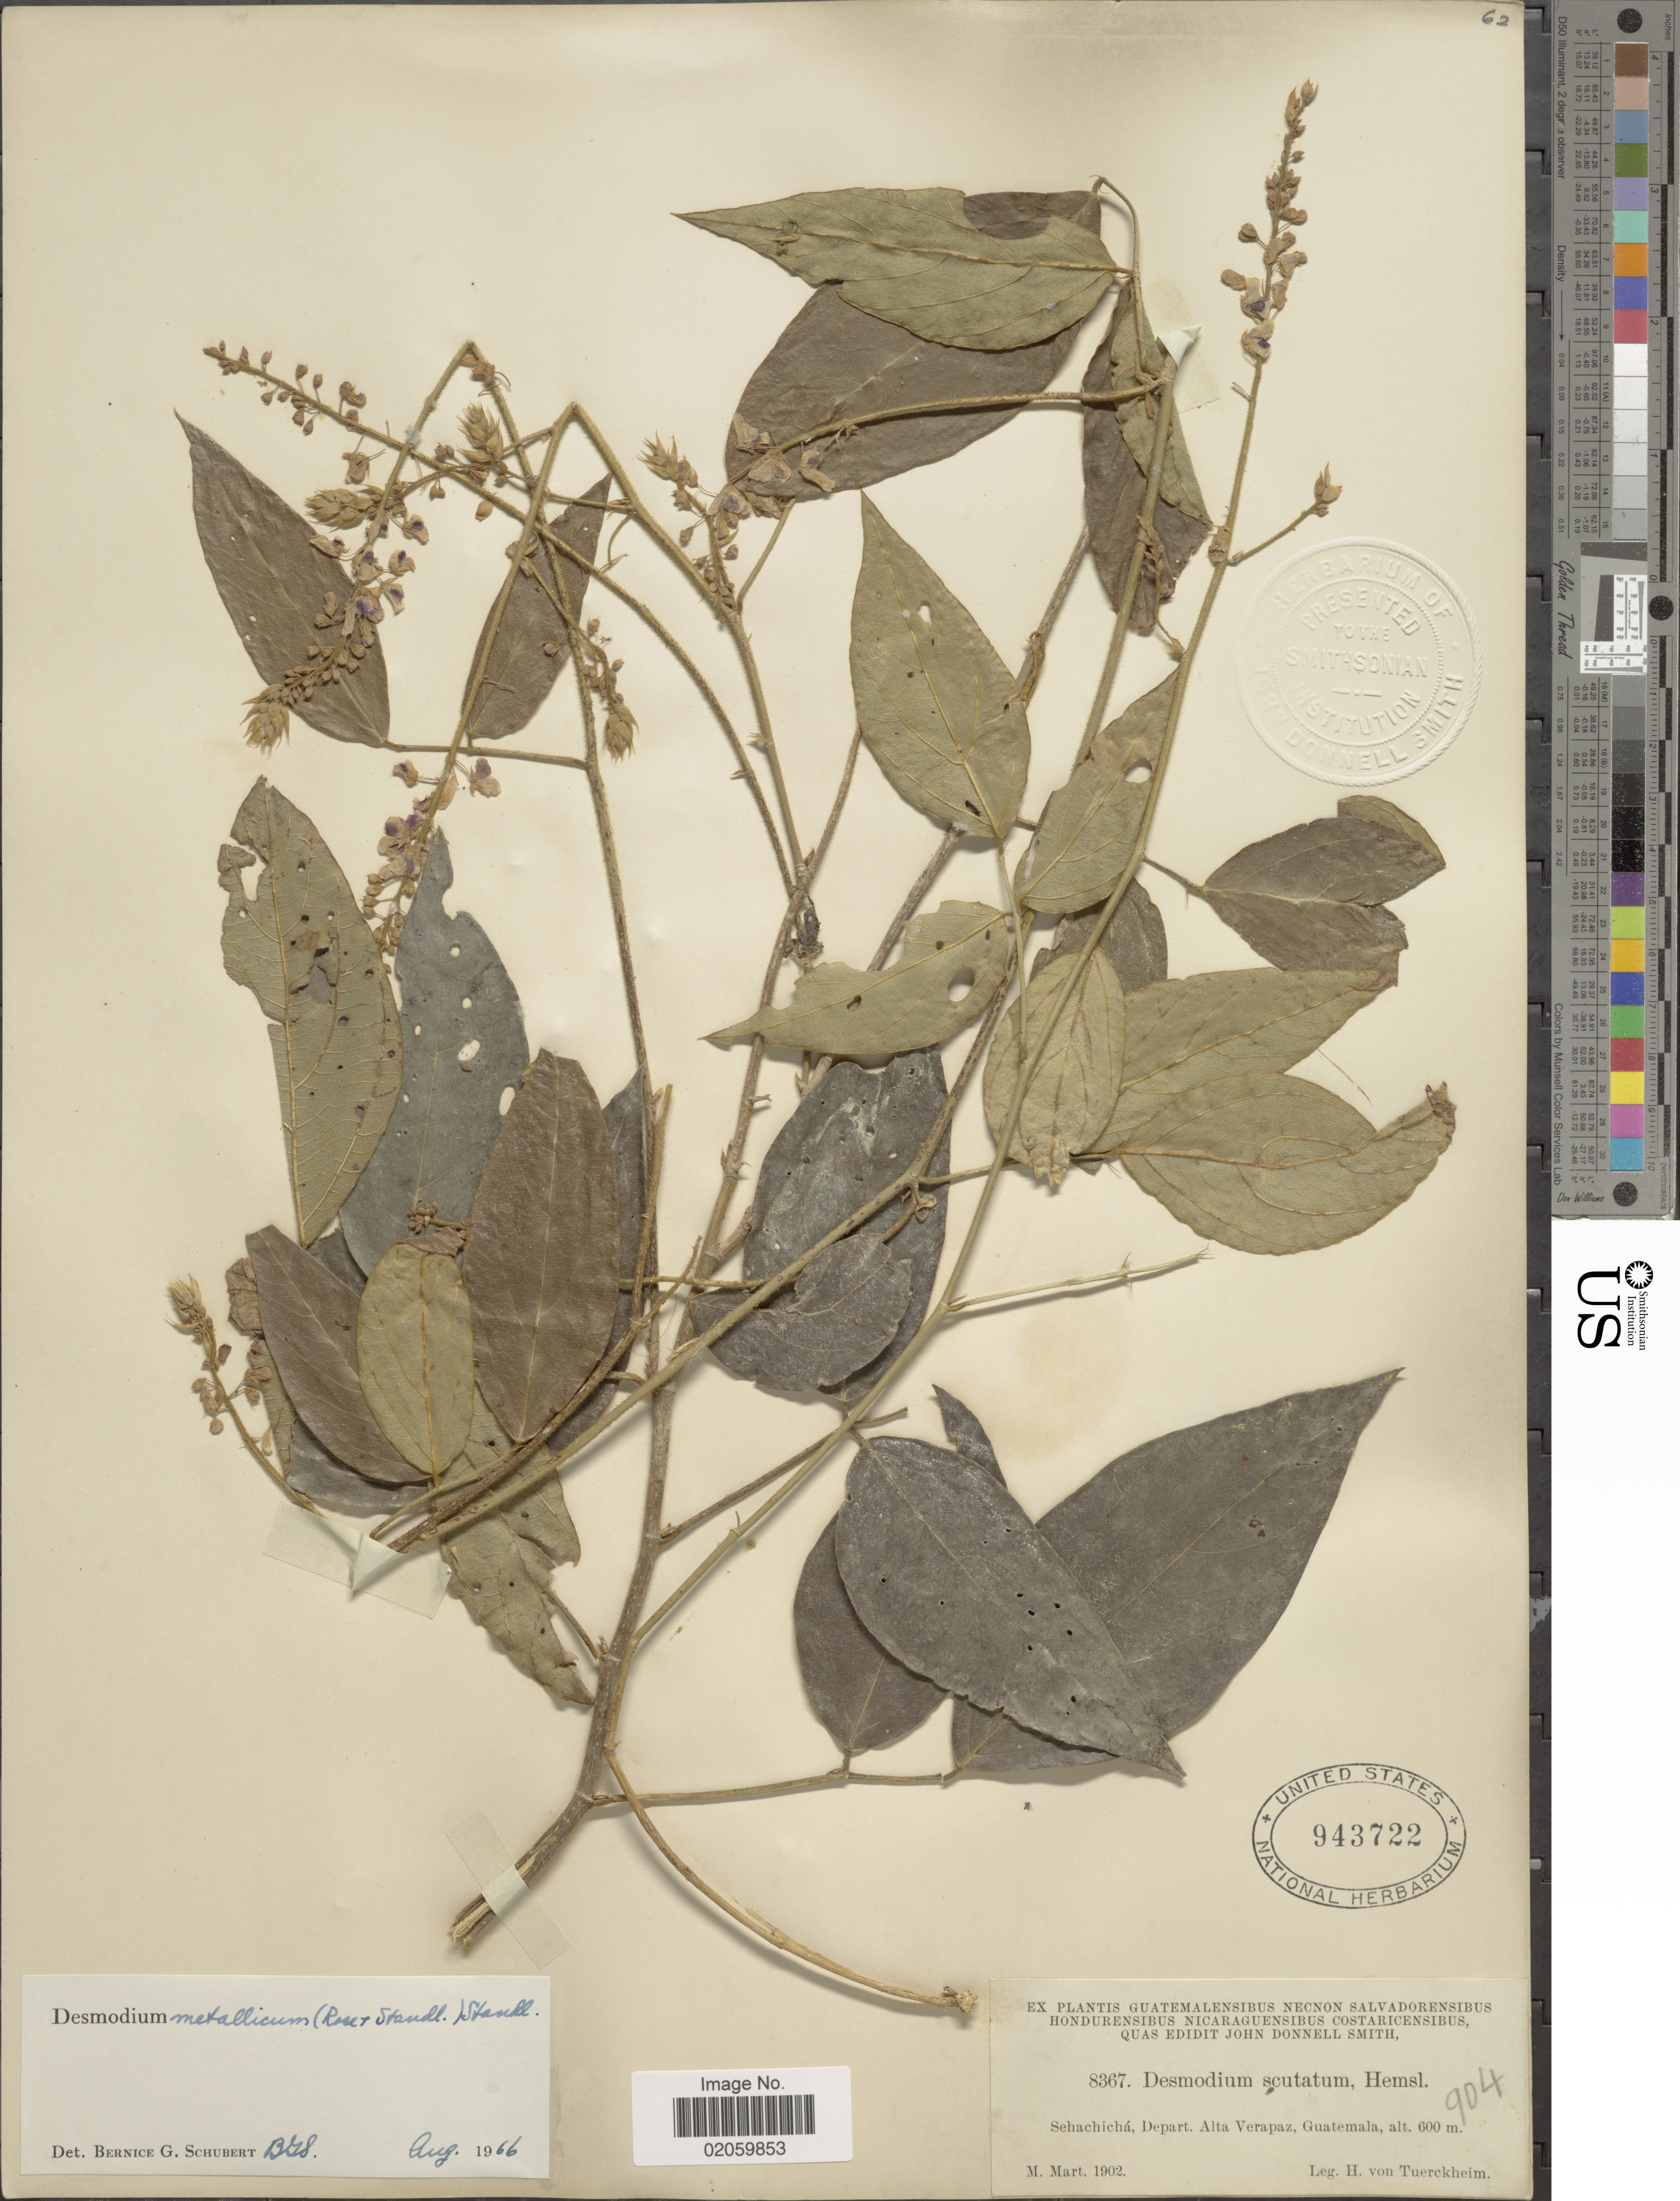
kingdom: Plantae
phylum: Tracheophyta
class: Magnoliopsida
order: Fabales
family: Fabaceae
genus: Desmodium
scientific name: Desmodium metallicum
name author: (Rose & Standl.) Standl.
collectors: H. von Tuerckheim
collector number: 8367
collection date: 1902-03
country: Guatemala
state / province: Alta Verapaz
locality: Sehachicha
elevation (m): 600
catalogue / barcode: US 943722